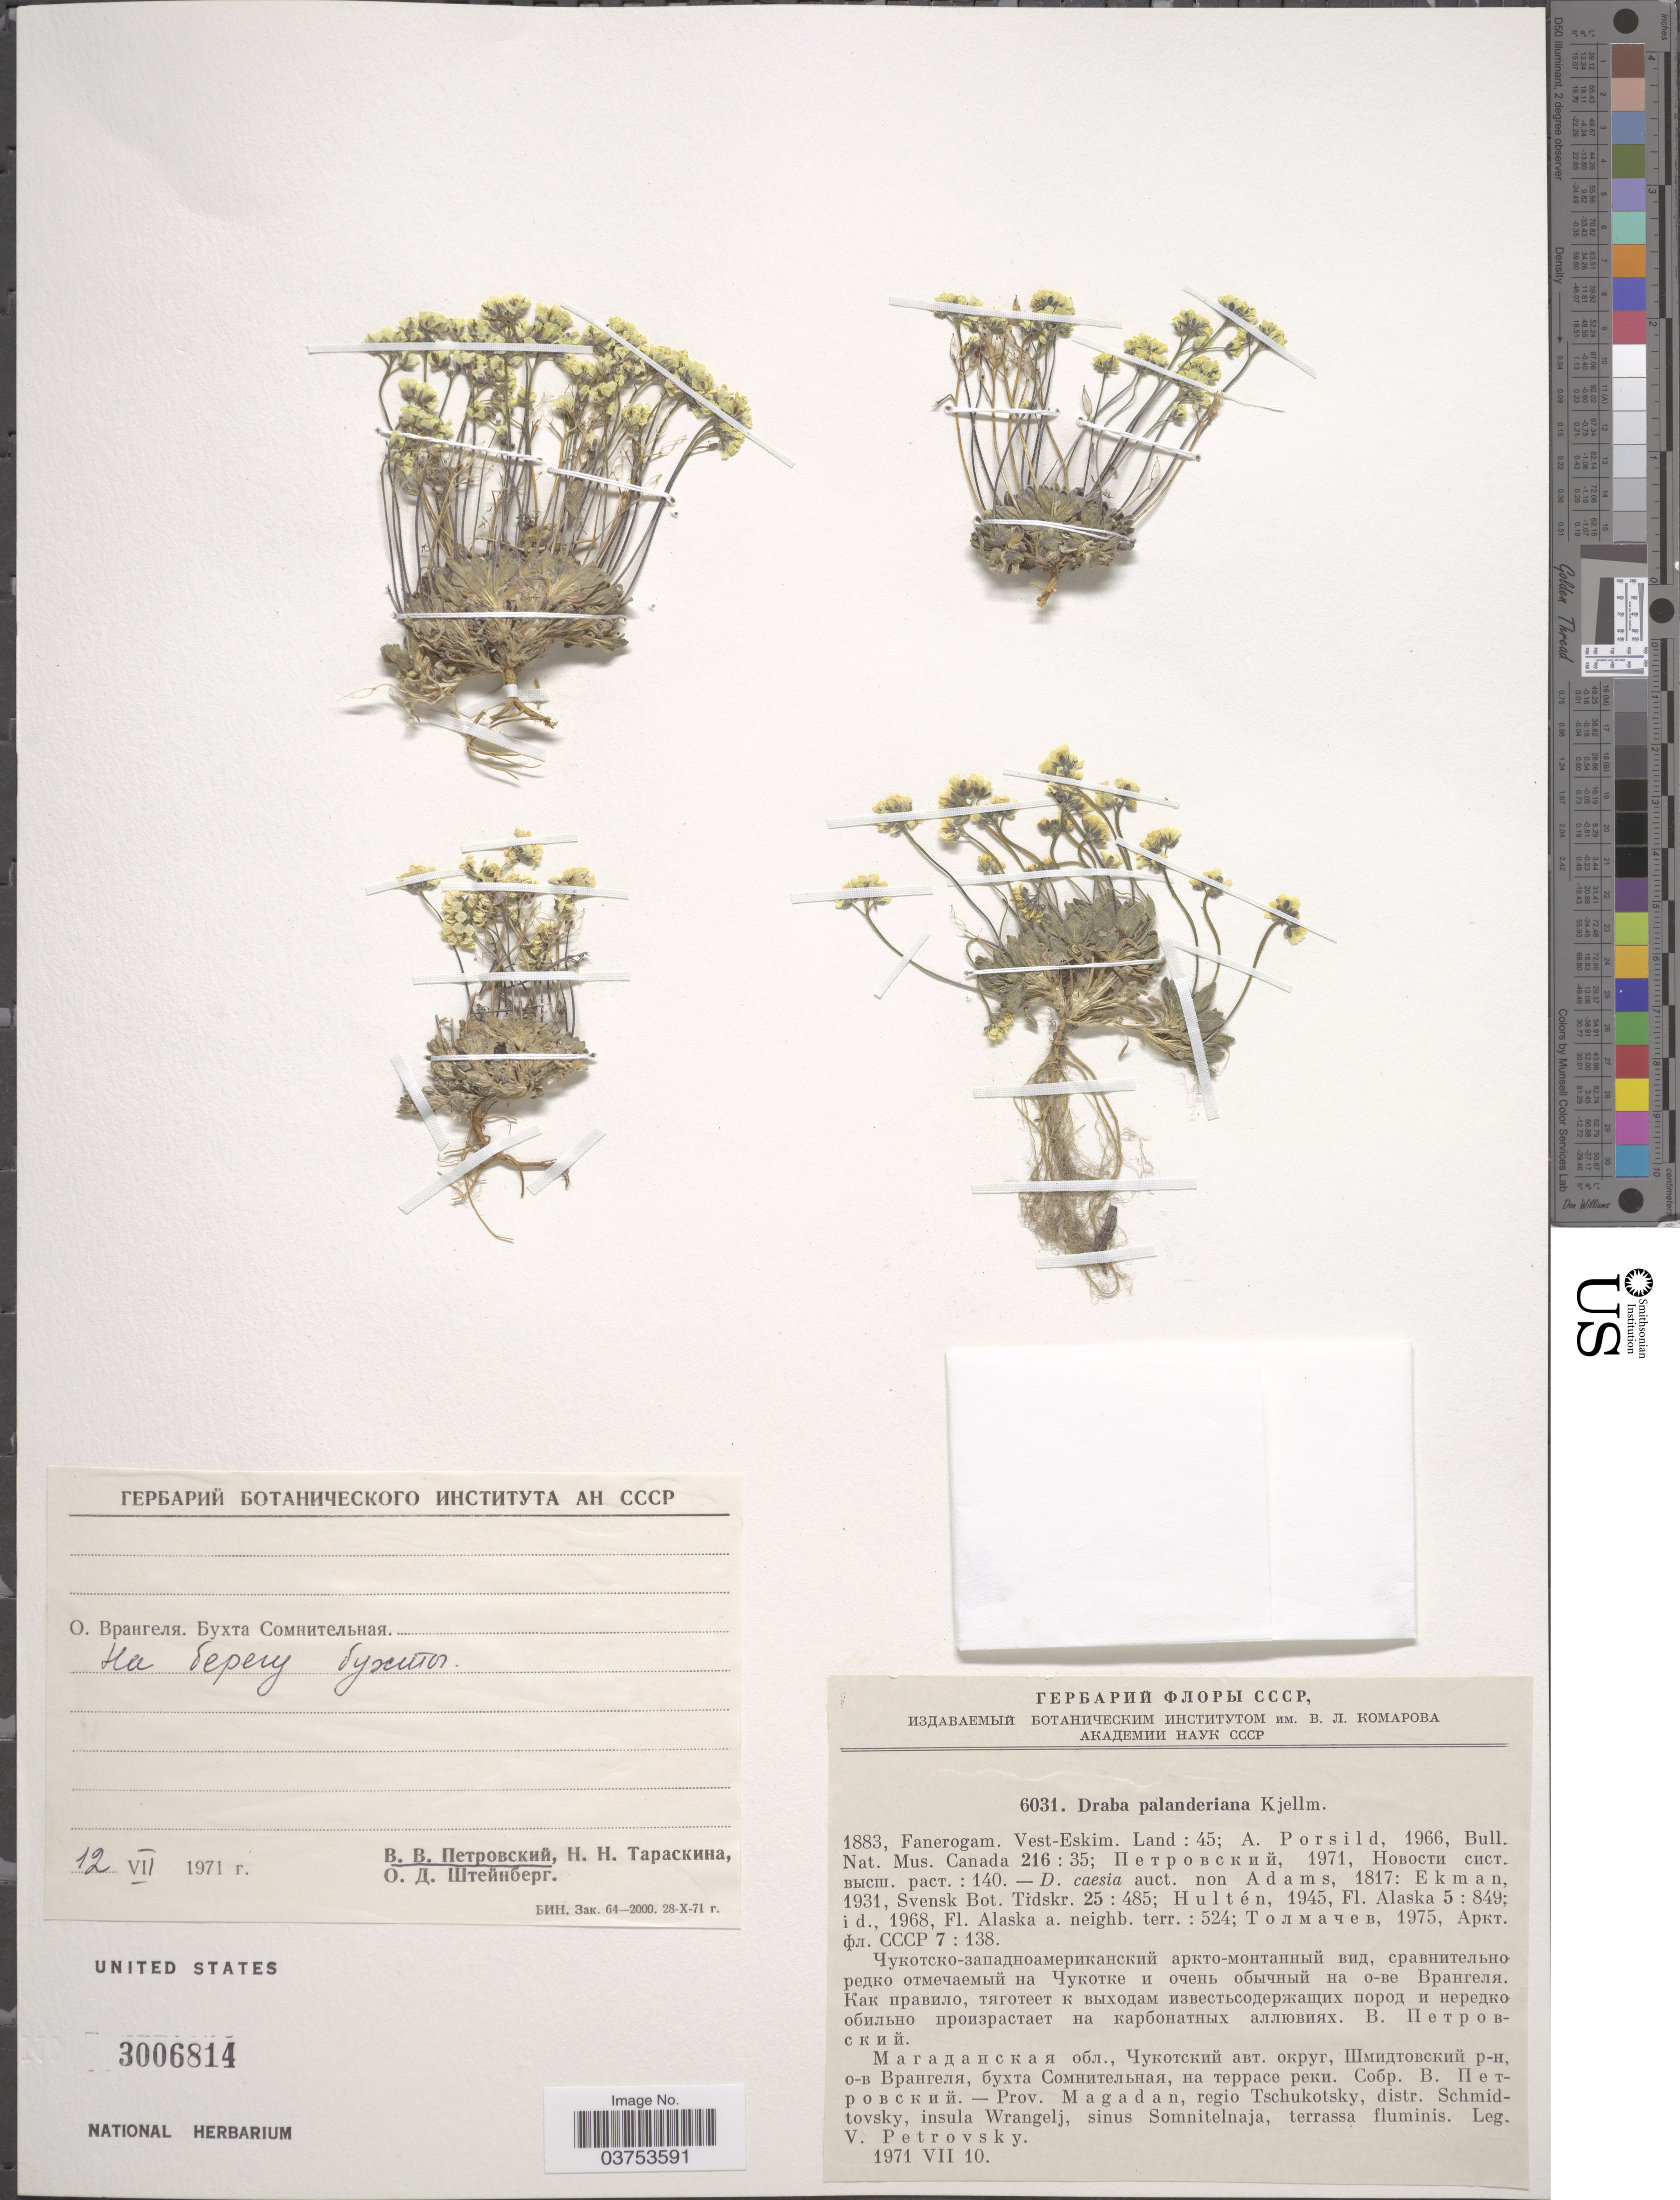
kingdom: Plantae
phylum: Tracheophyta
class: Magnoliopsida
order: Brassicales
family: Brassicaceae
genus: Draba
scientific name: Draba palanderiana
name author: Kjellm.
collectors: V. Petrovsky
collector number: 6031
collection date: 1971-07-10/1971-07-12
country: Russian Federation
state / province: Chukotka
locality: X. Regio Tschukotsky, distr. Schmidtovsky, insula Wrangelj, sinus Somnitelnaja, terressa fluminis.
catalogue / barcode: US 3006814